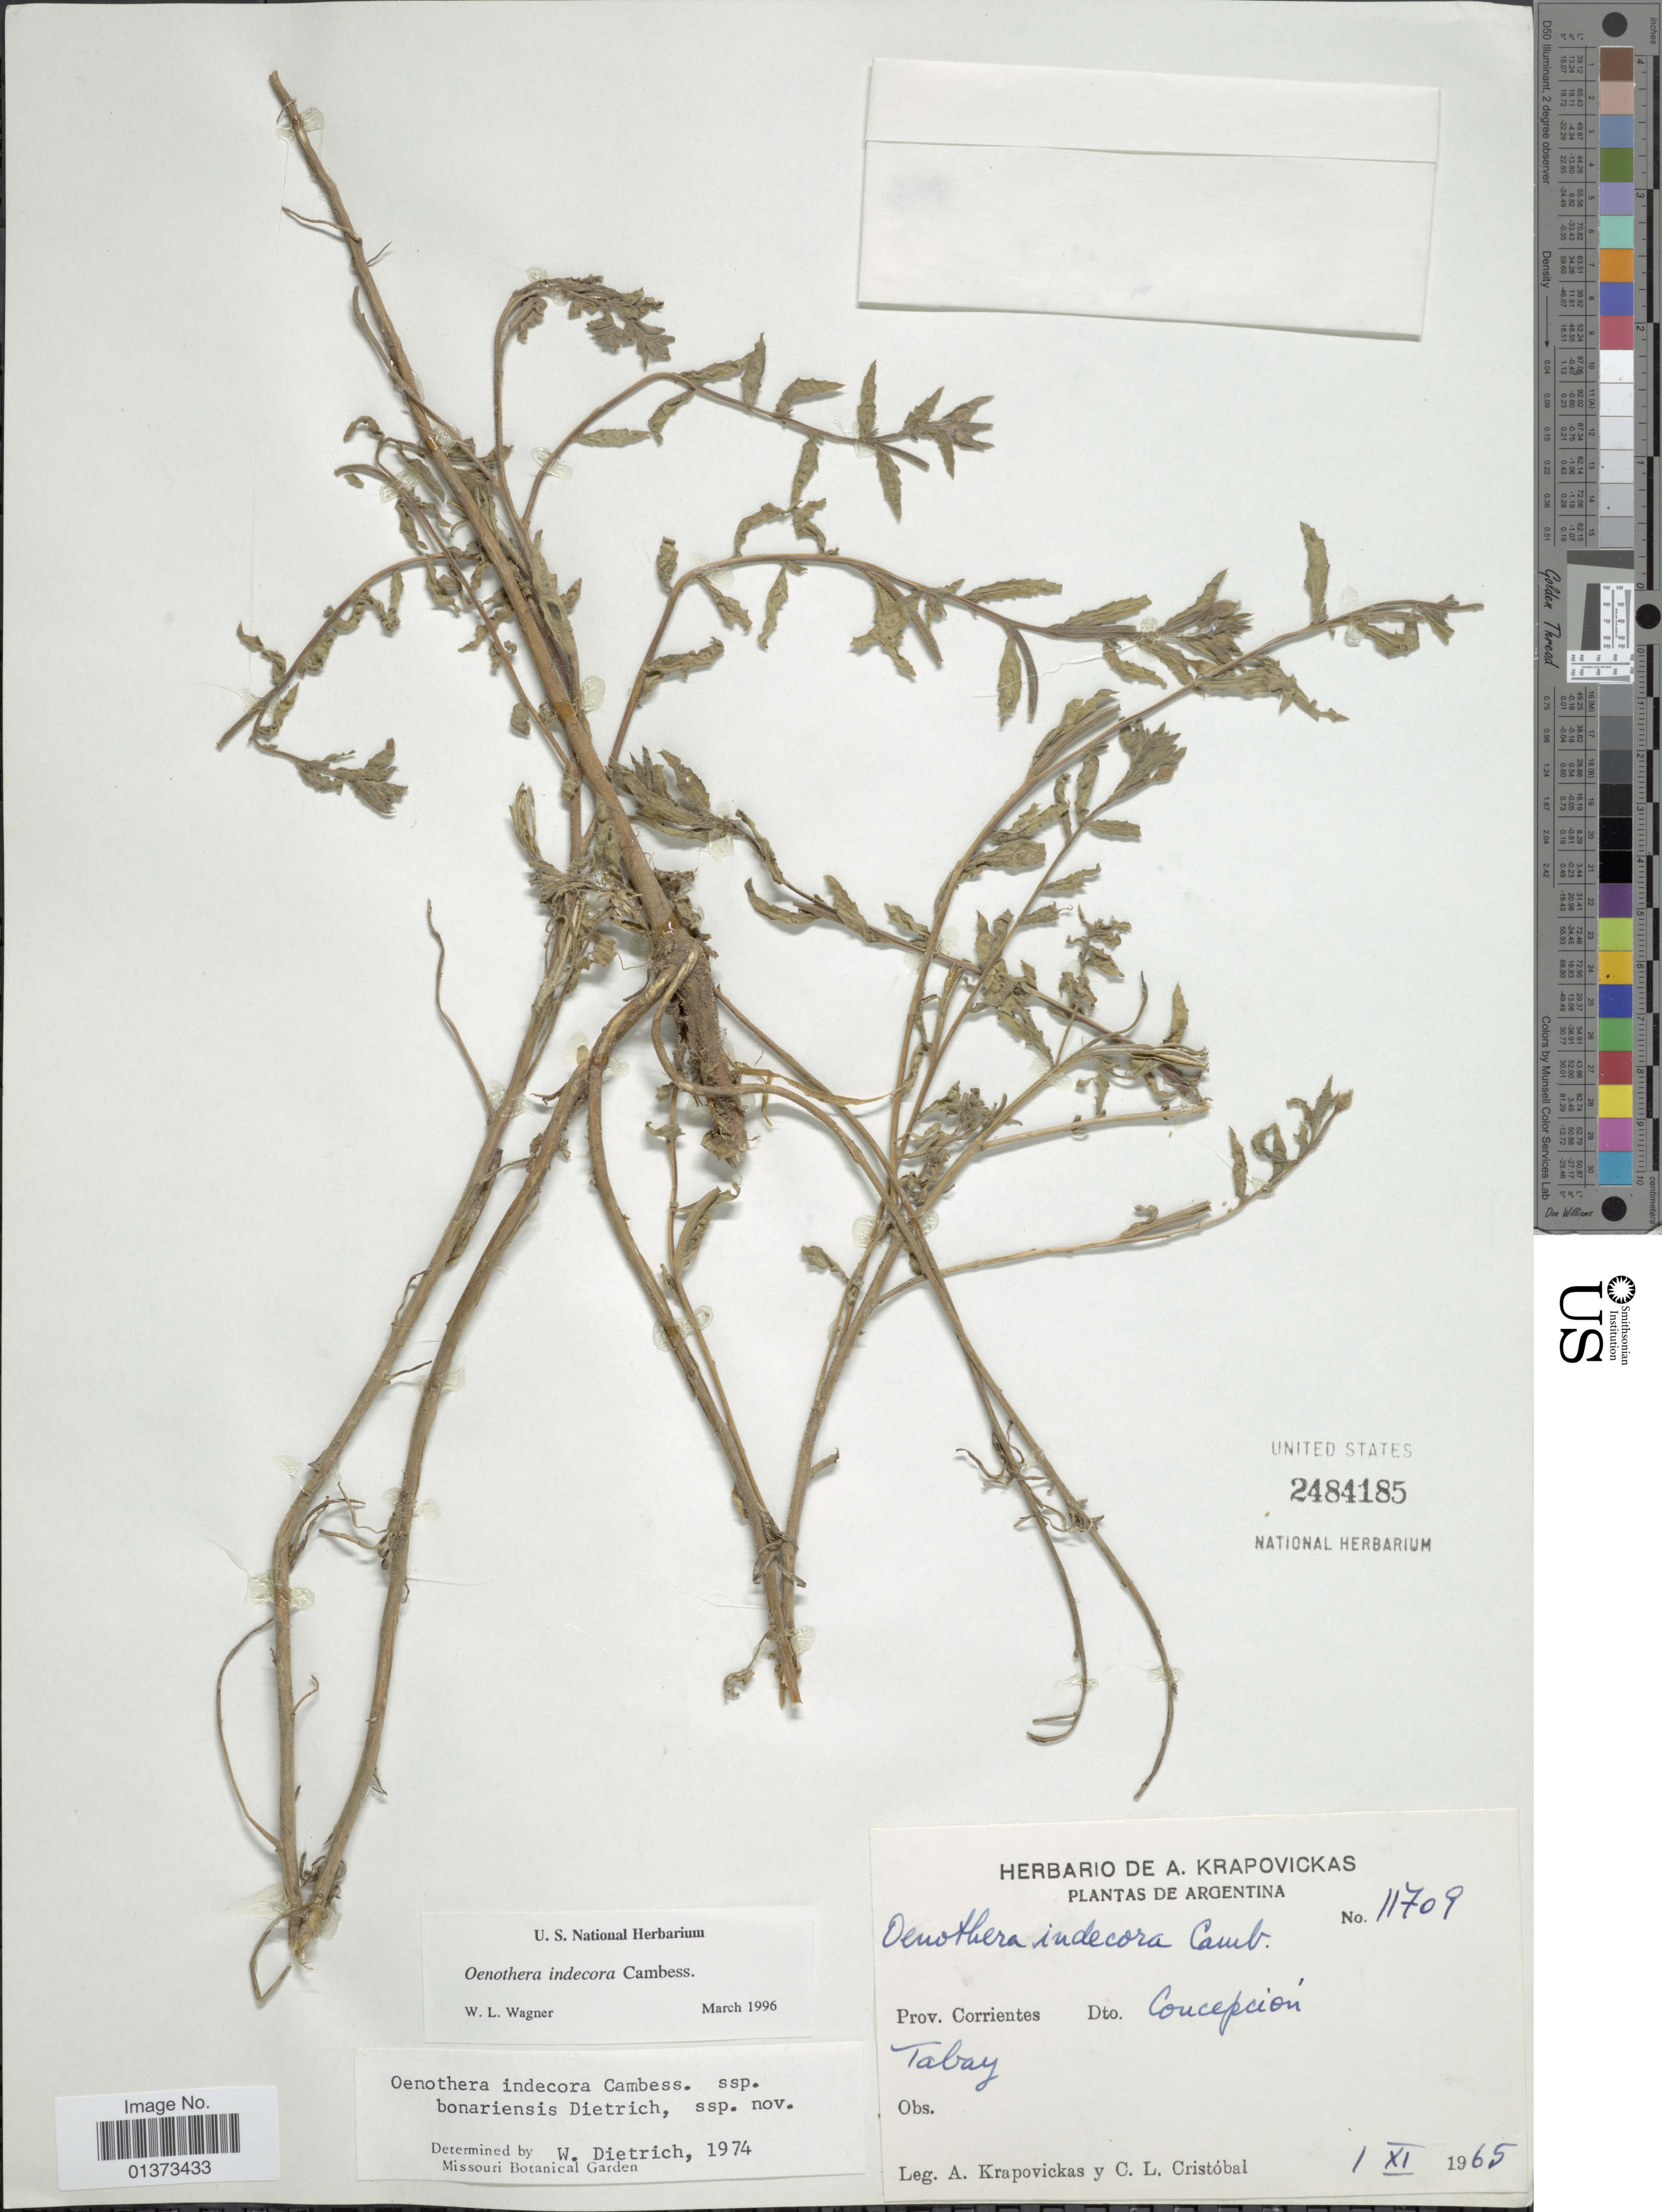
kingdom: Plantae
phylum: Tracheophyta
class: Magnoliopsida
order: Myrtales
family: Onagraceae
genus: Oenothera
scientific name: Oenothera indecora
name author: Cambess.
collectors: A. Krapovickas & C. L. Cristóbal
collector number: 11709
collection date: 1965-11-01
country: Argentina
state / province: Corrientes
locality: Dto, Concepción, Tabay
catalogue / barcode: US 2484185